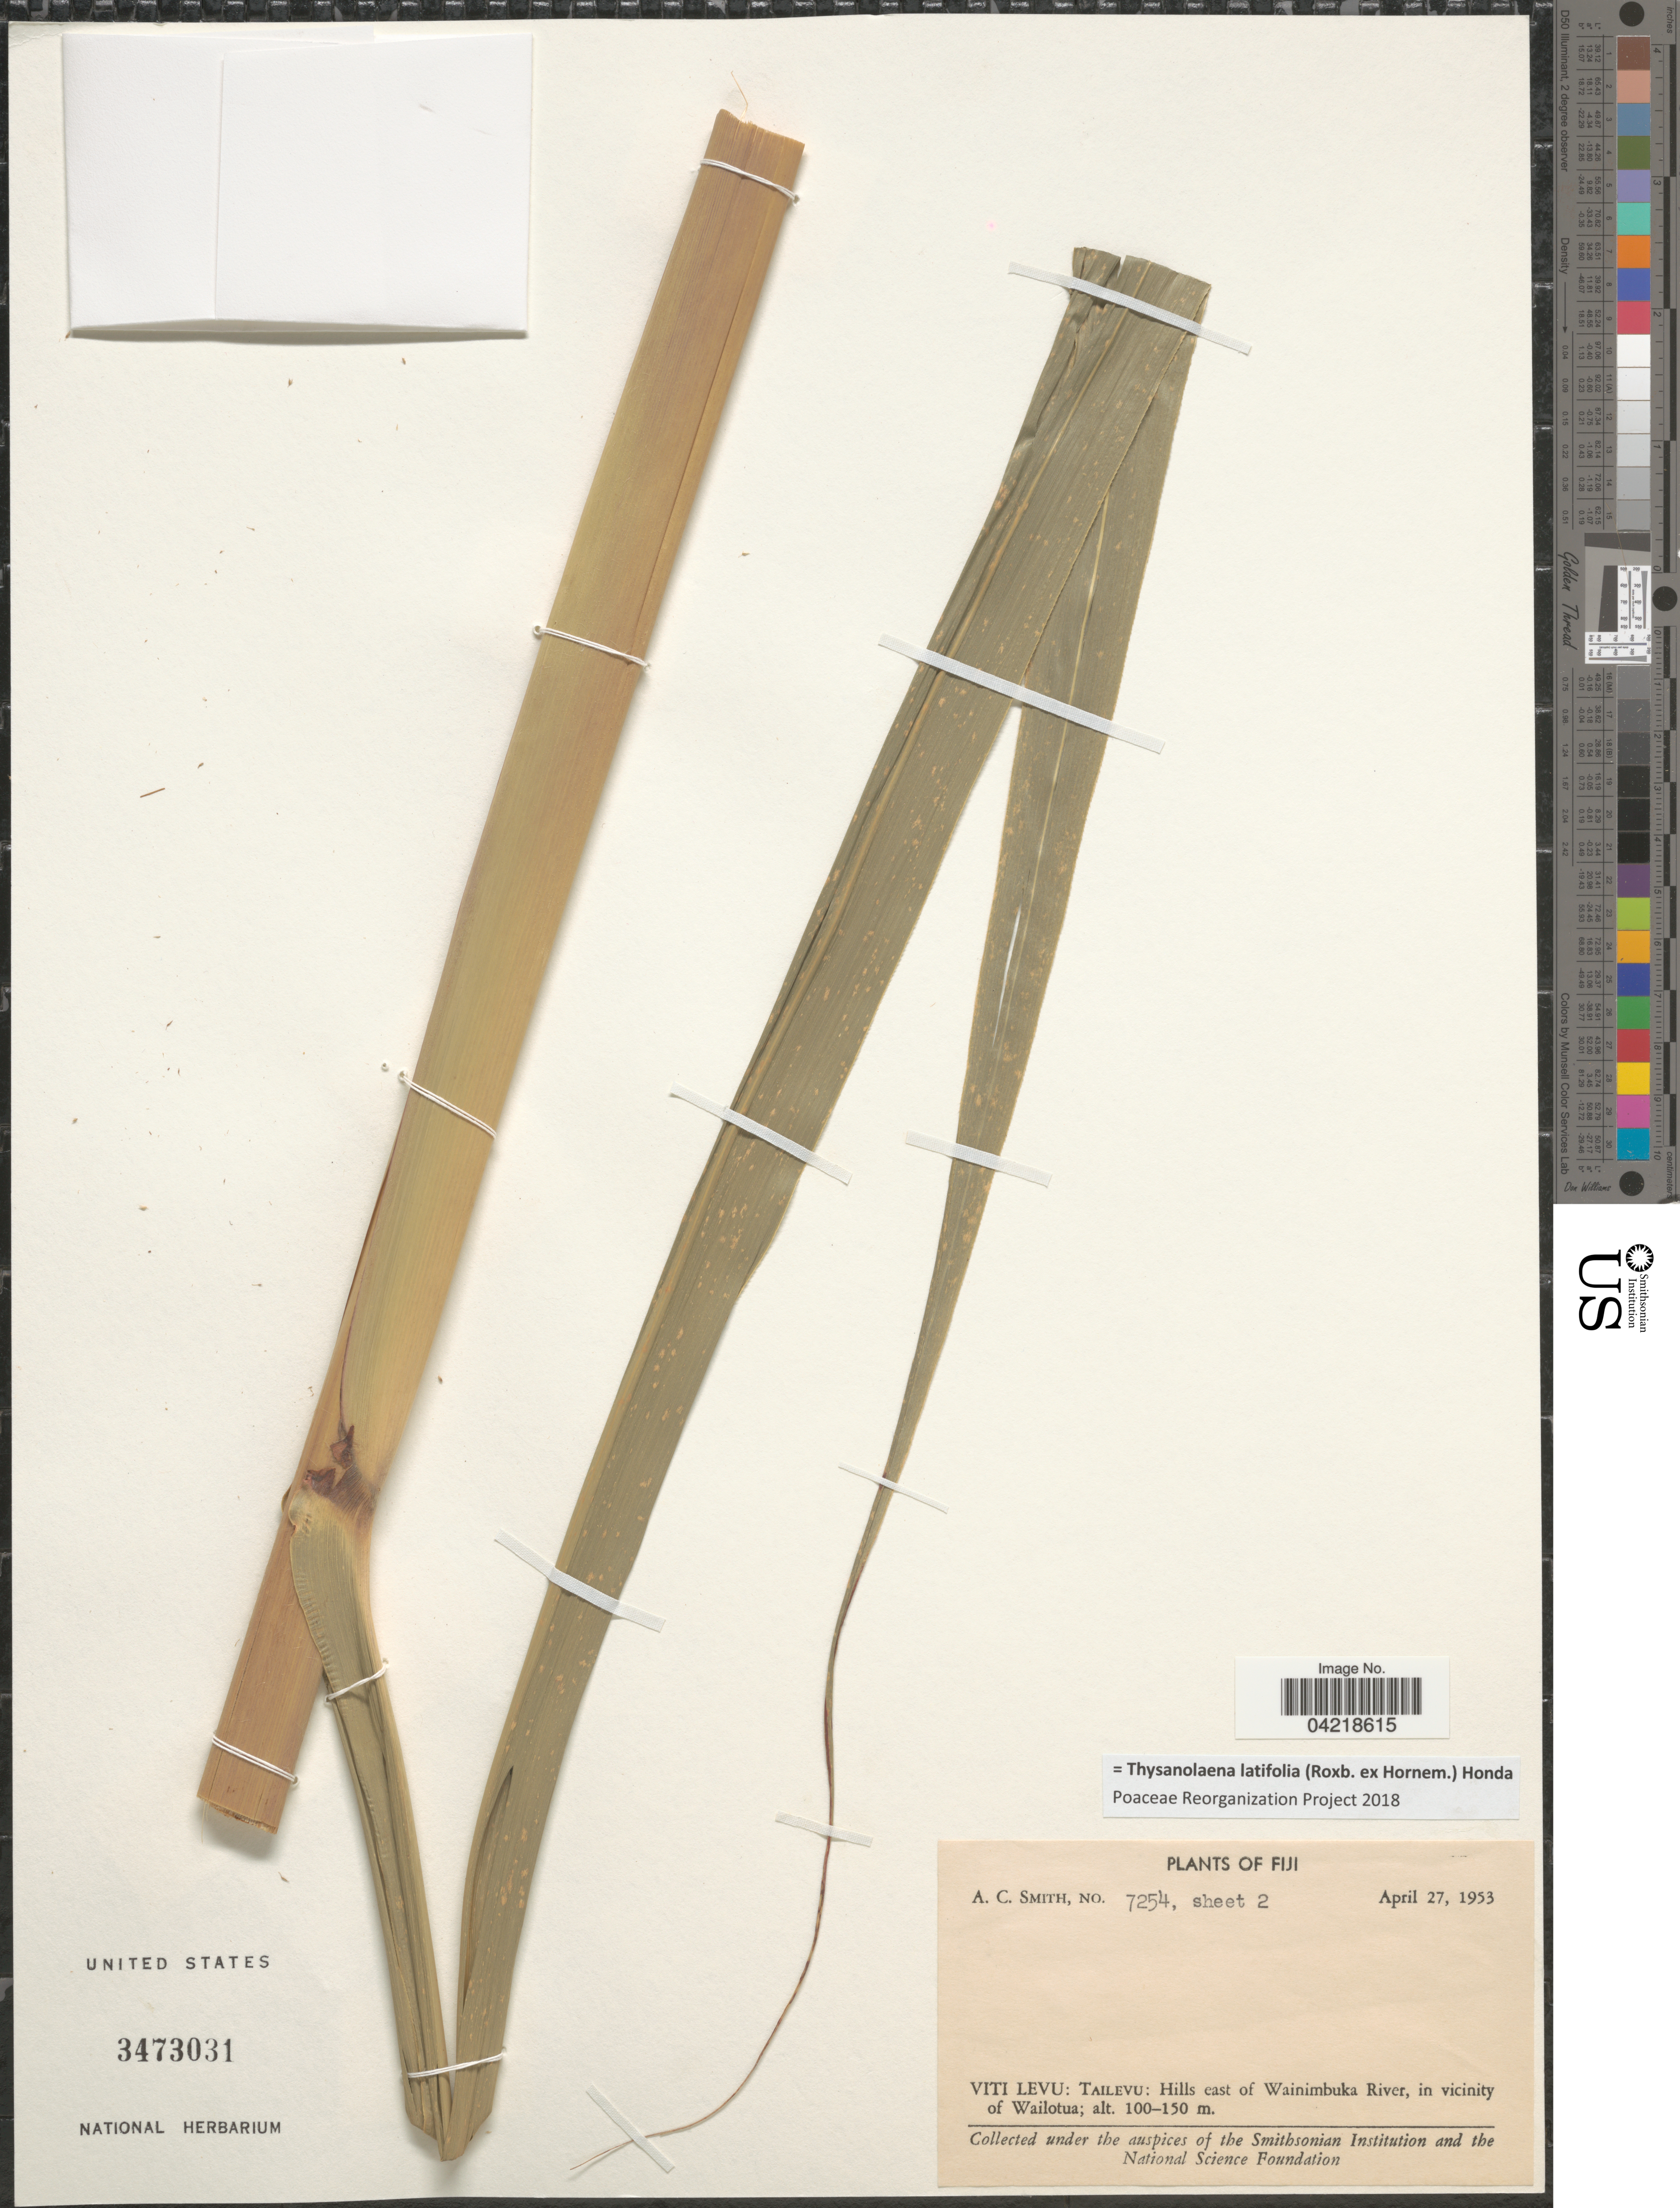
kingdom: Plantae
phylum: Tracheophyta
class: Liliopsida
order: Poales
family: Poaceae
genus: Thysanolaena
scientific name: Thysanolaena latifolia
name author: (Roxb. ex Hornem.) Honda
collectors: A. C. Smith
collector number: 7254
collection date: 1953-04-27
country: Fiji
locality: Viti Levu: Tailevu: Hills east of Wainimbuka River, in vicinity of Wailotua.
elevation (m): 100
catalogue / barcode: US 3473031